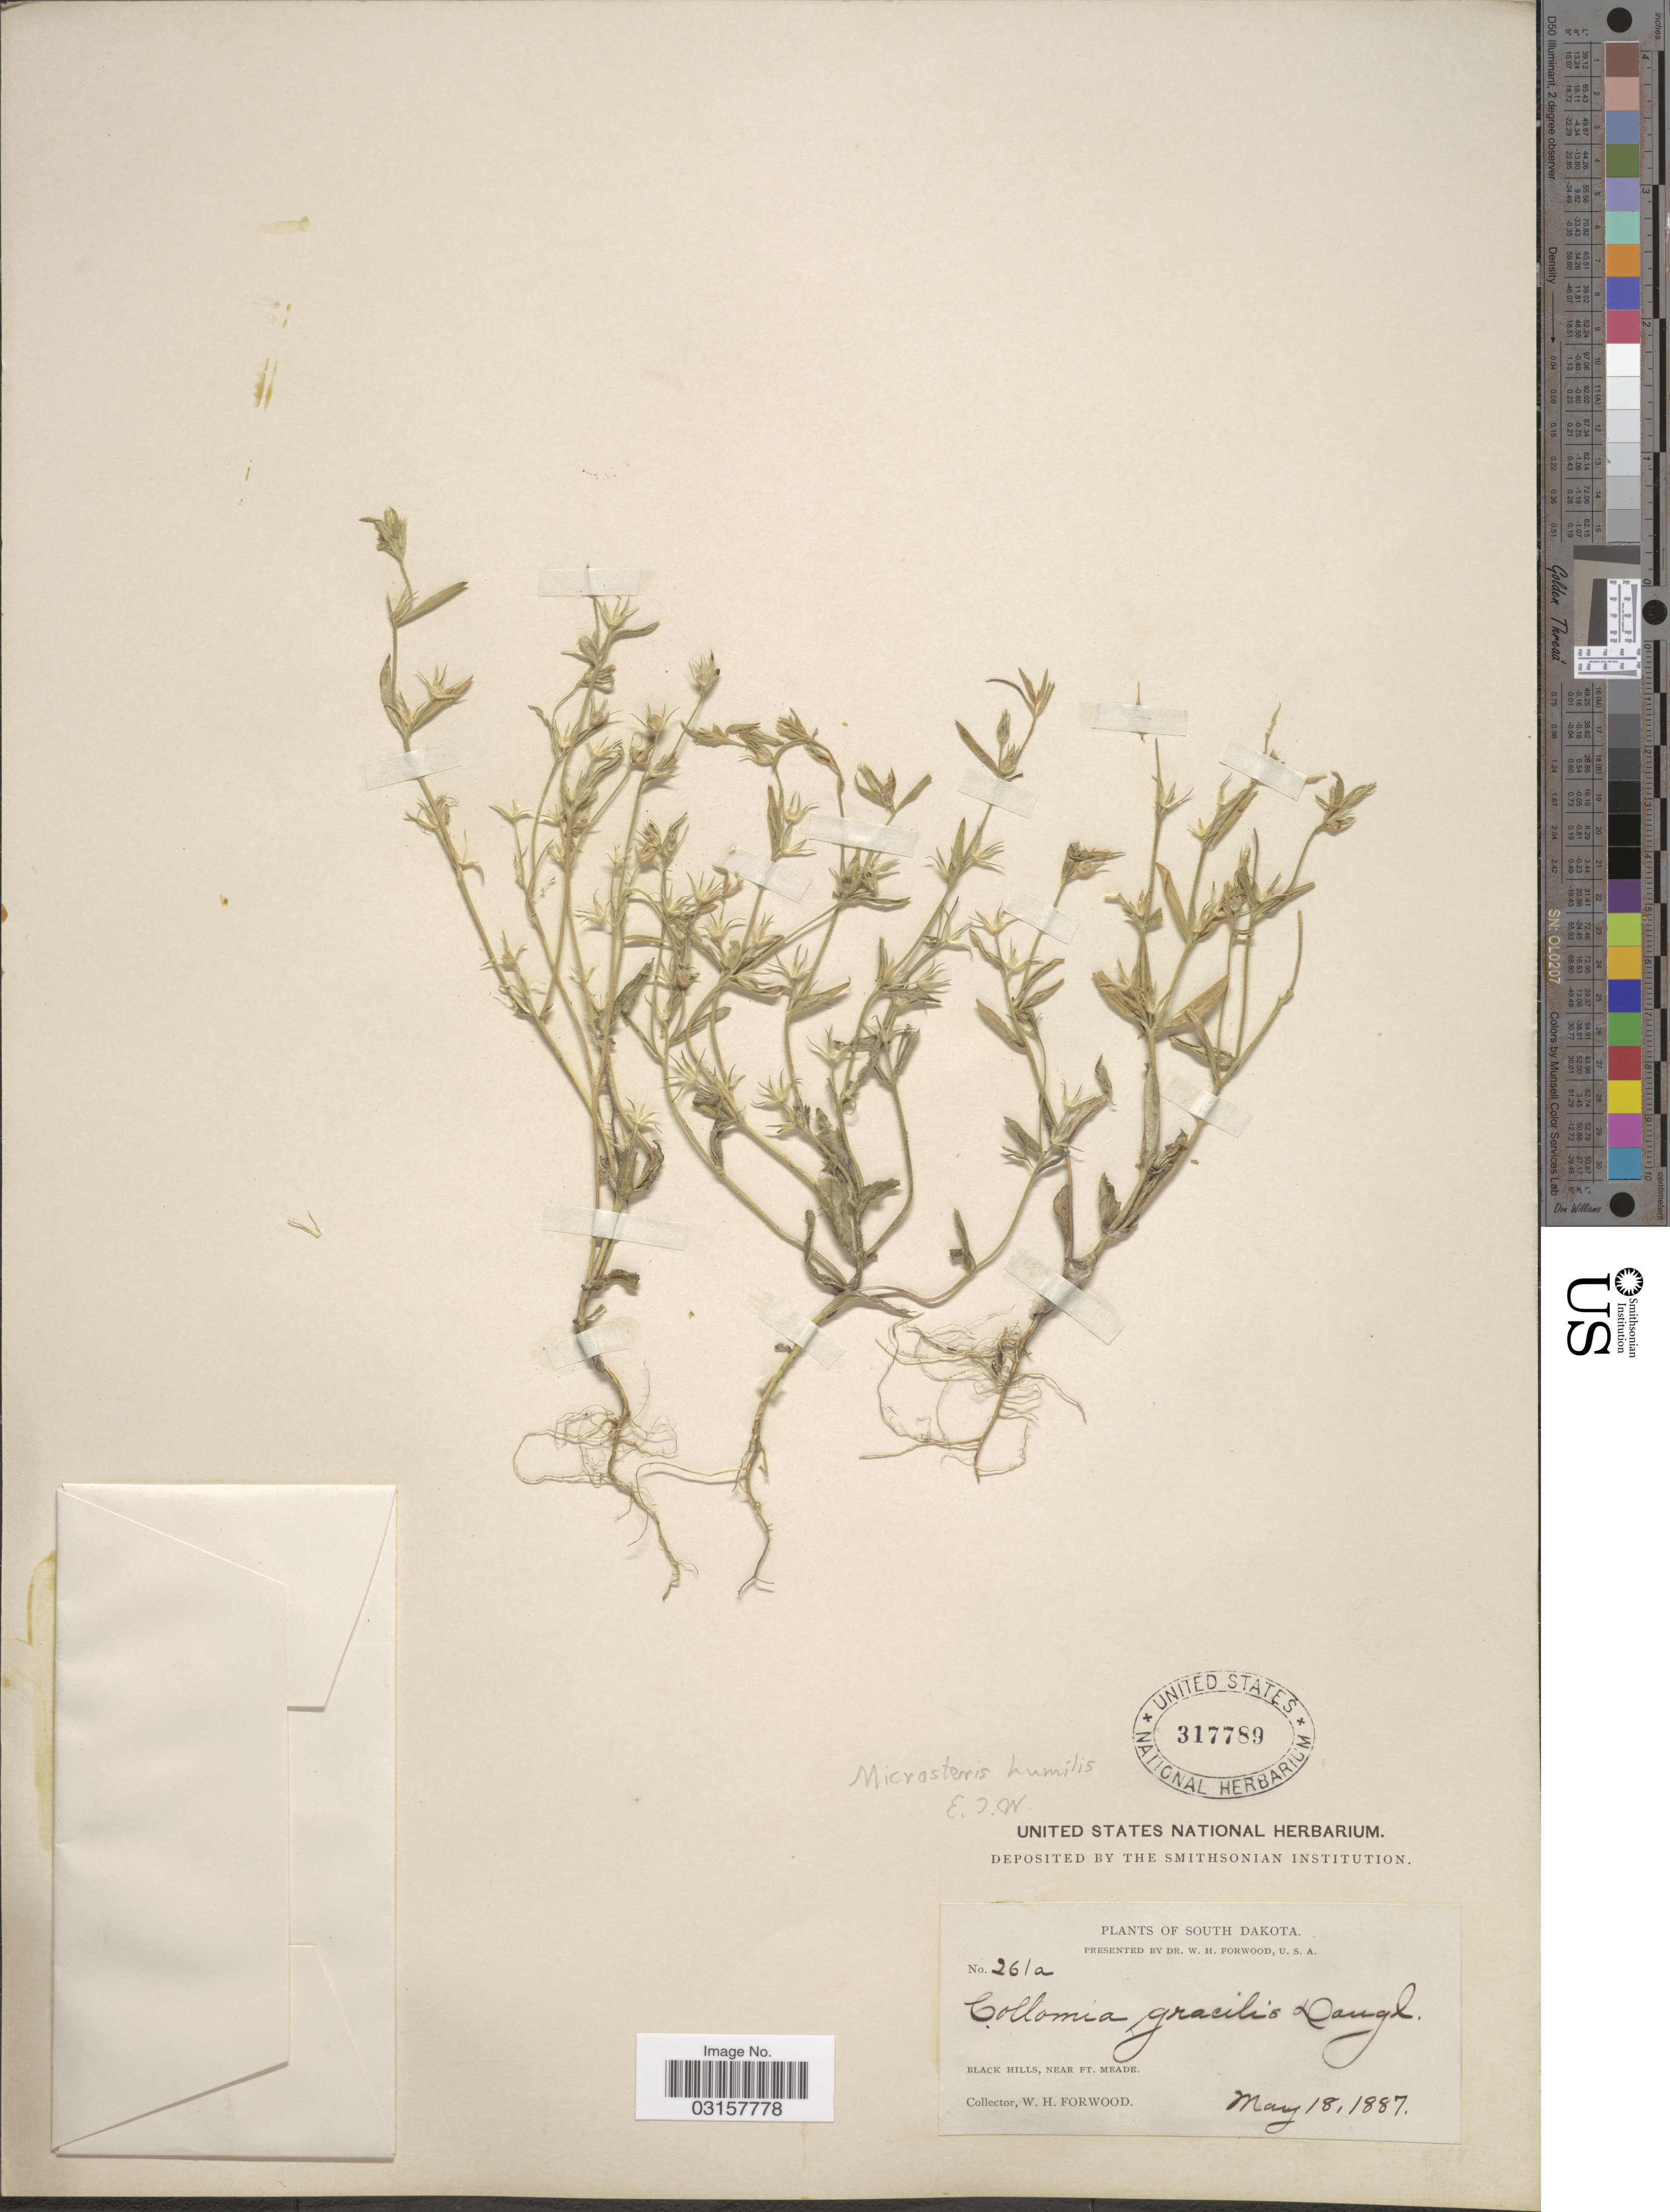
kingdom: Plantae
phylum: Tracheophyta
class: Magnoliopsida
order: Ericales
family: Polemoniaceae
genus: Microsteris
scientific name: Microsteris gracilis var. humilior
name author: (Hook.) Cronquist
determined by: (US) Smithsonian Institution - National Museum of Natural History - Department of Botany (UNITED STATES)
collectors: W. Forwood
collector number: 261 a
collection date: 1887-05-18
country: United States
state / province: South Dakota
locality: Black Hills, near Ft. Meade.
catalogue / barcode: US 317789